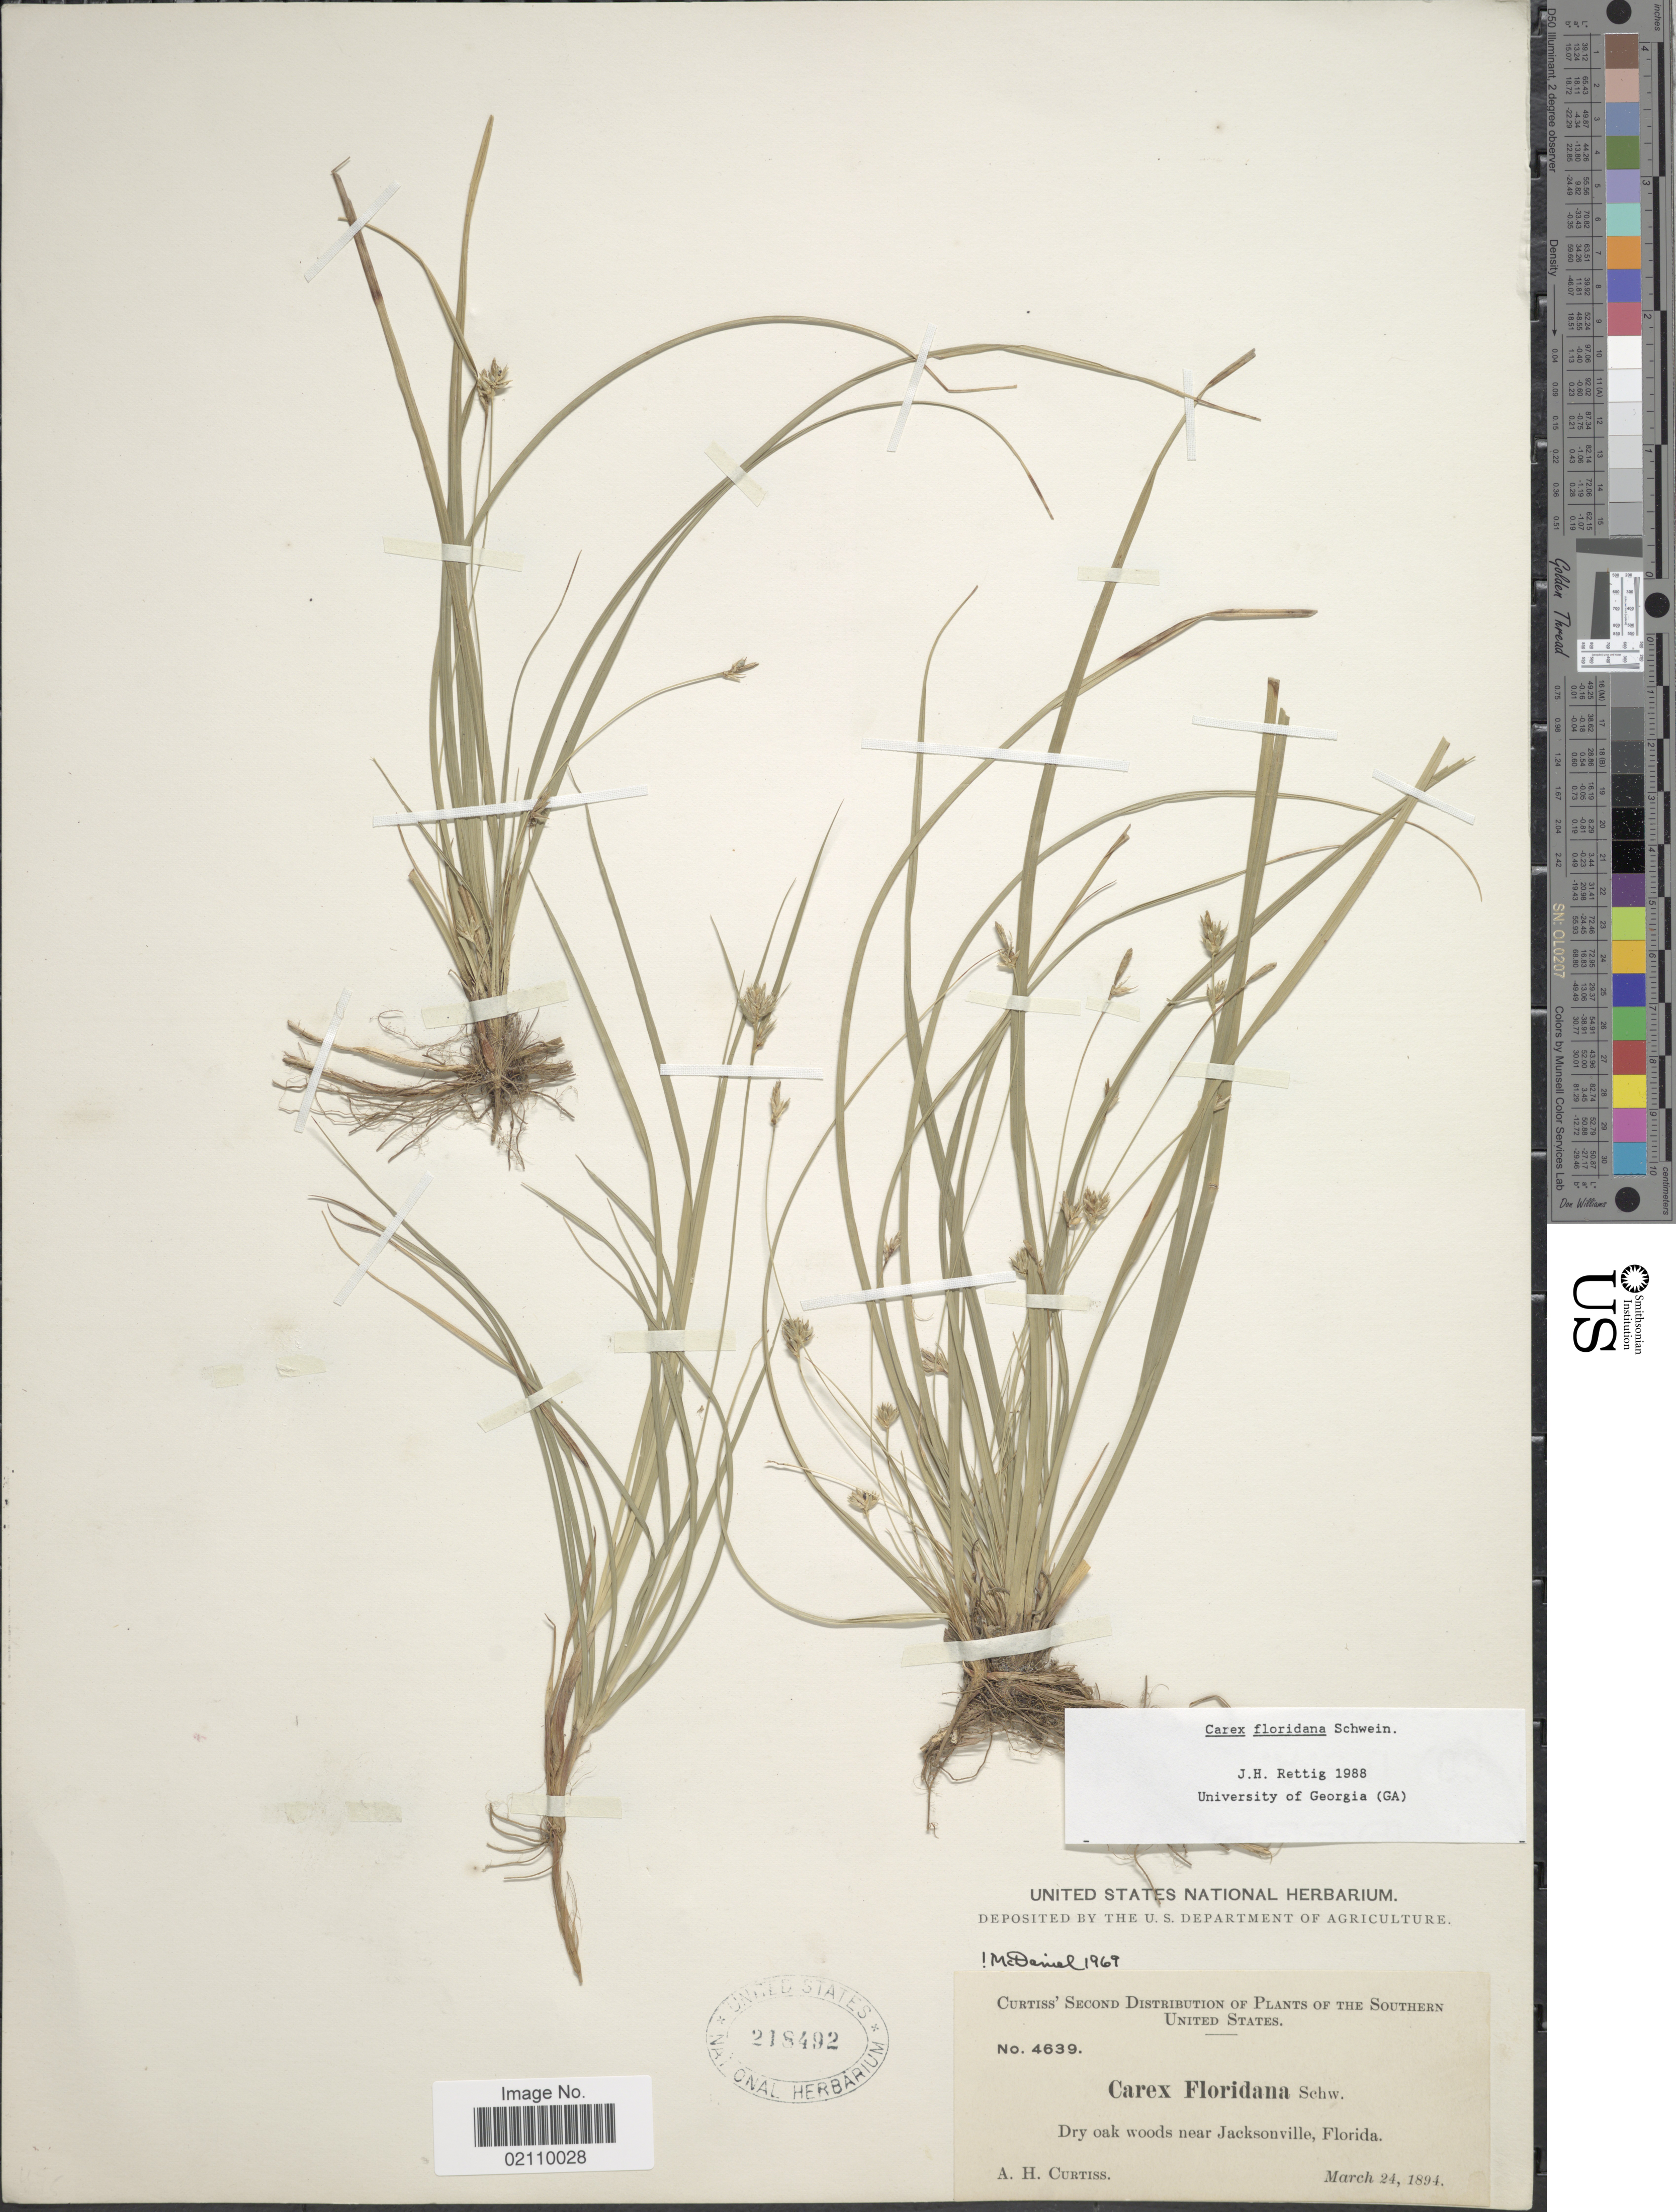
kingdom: Plantae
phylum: Tracheophyta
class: Liliopsida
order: Poales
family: Cyperaceae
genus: Carex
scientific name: Carex floridana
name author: Schwein.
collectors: A. H. Curtiss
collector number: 4639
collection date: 1894-03-24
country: United States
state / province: Florida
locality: Southern United States, dry oak woods near Jacksonville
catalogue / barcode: US 218492